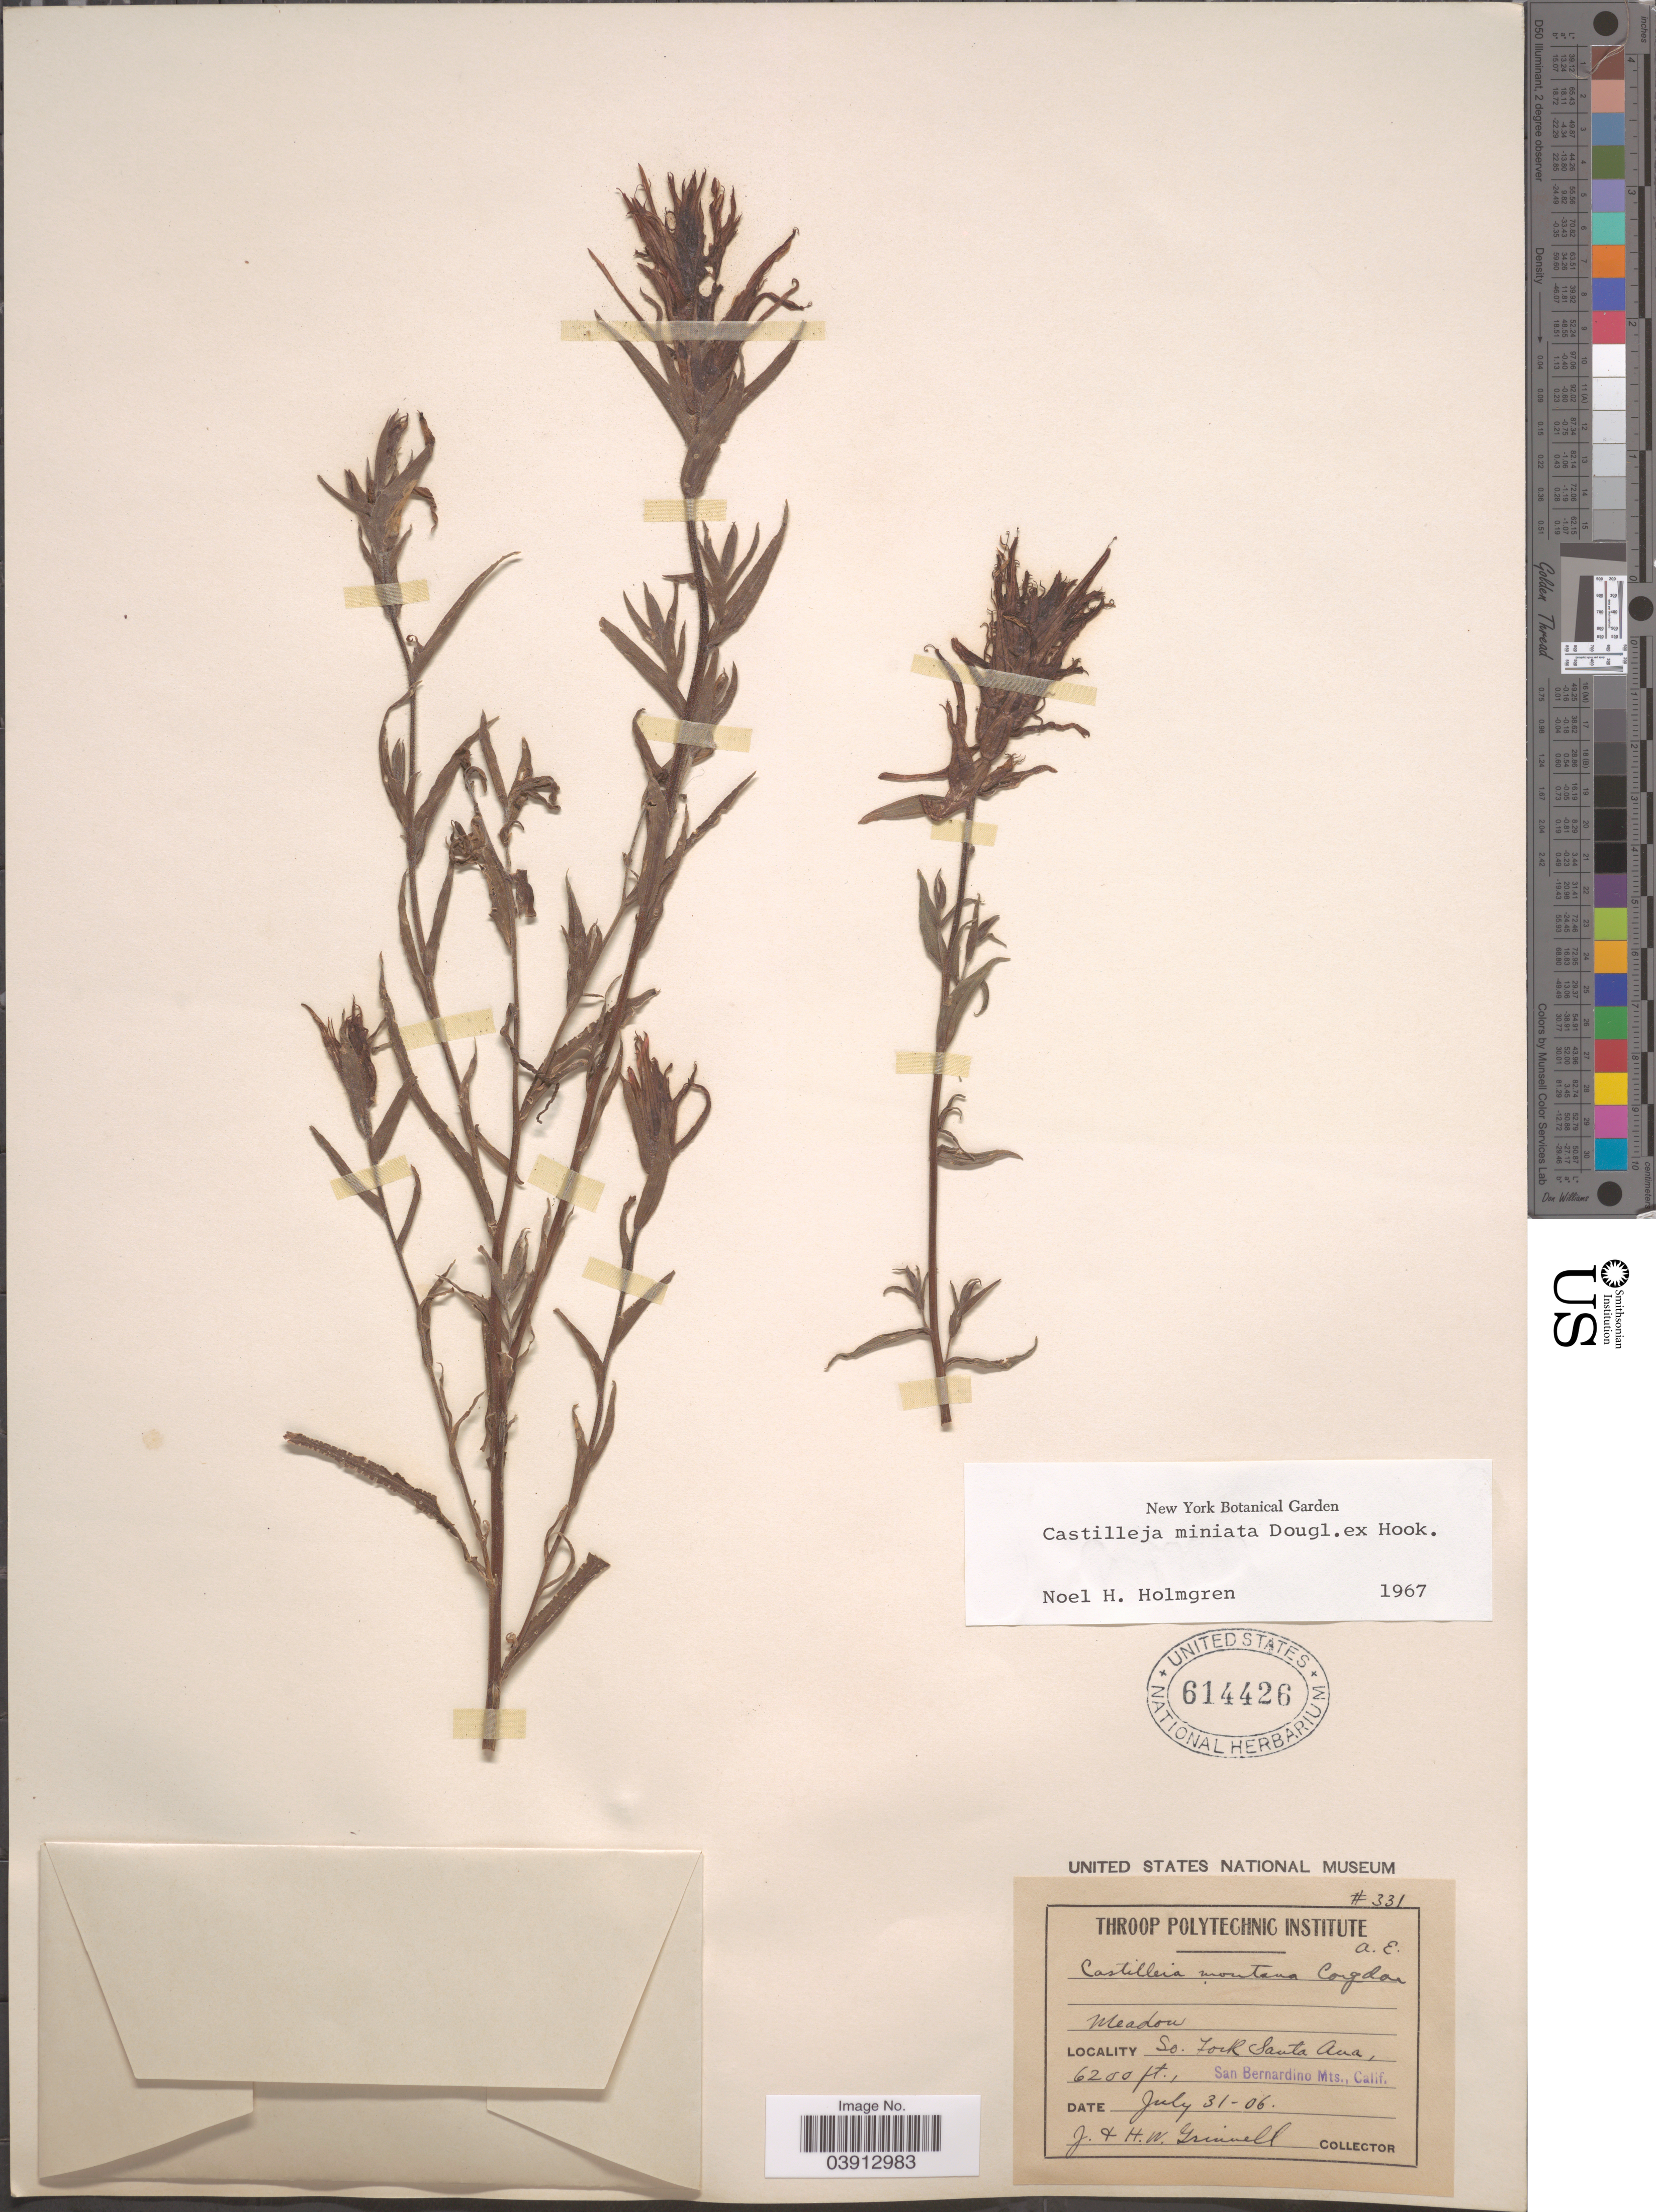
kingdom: Plantae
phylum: Tracheophyta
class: Magnoliopsida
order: Lamiales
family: Orobanchaceae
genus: Castilleja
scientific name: Castilleja miniata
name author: Douglas ex Hook.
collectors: J. Grinnell & H. Grinnell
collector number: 331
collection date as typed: Transcribed d/m/y: 31/7/6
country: United States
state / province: California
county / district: San Bernardino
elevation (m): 1890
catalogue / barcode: US 614426